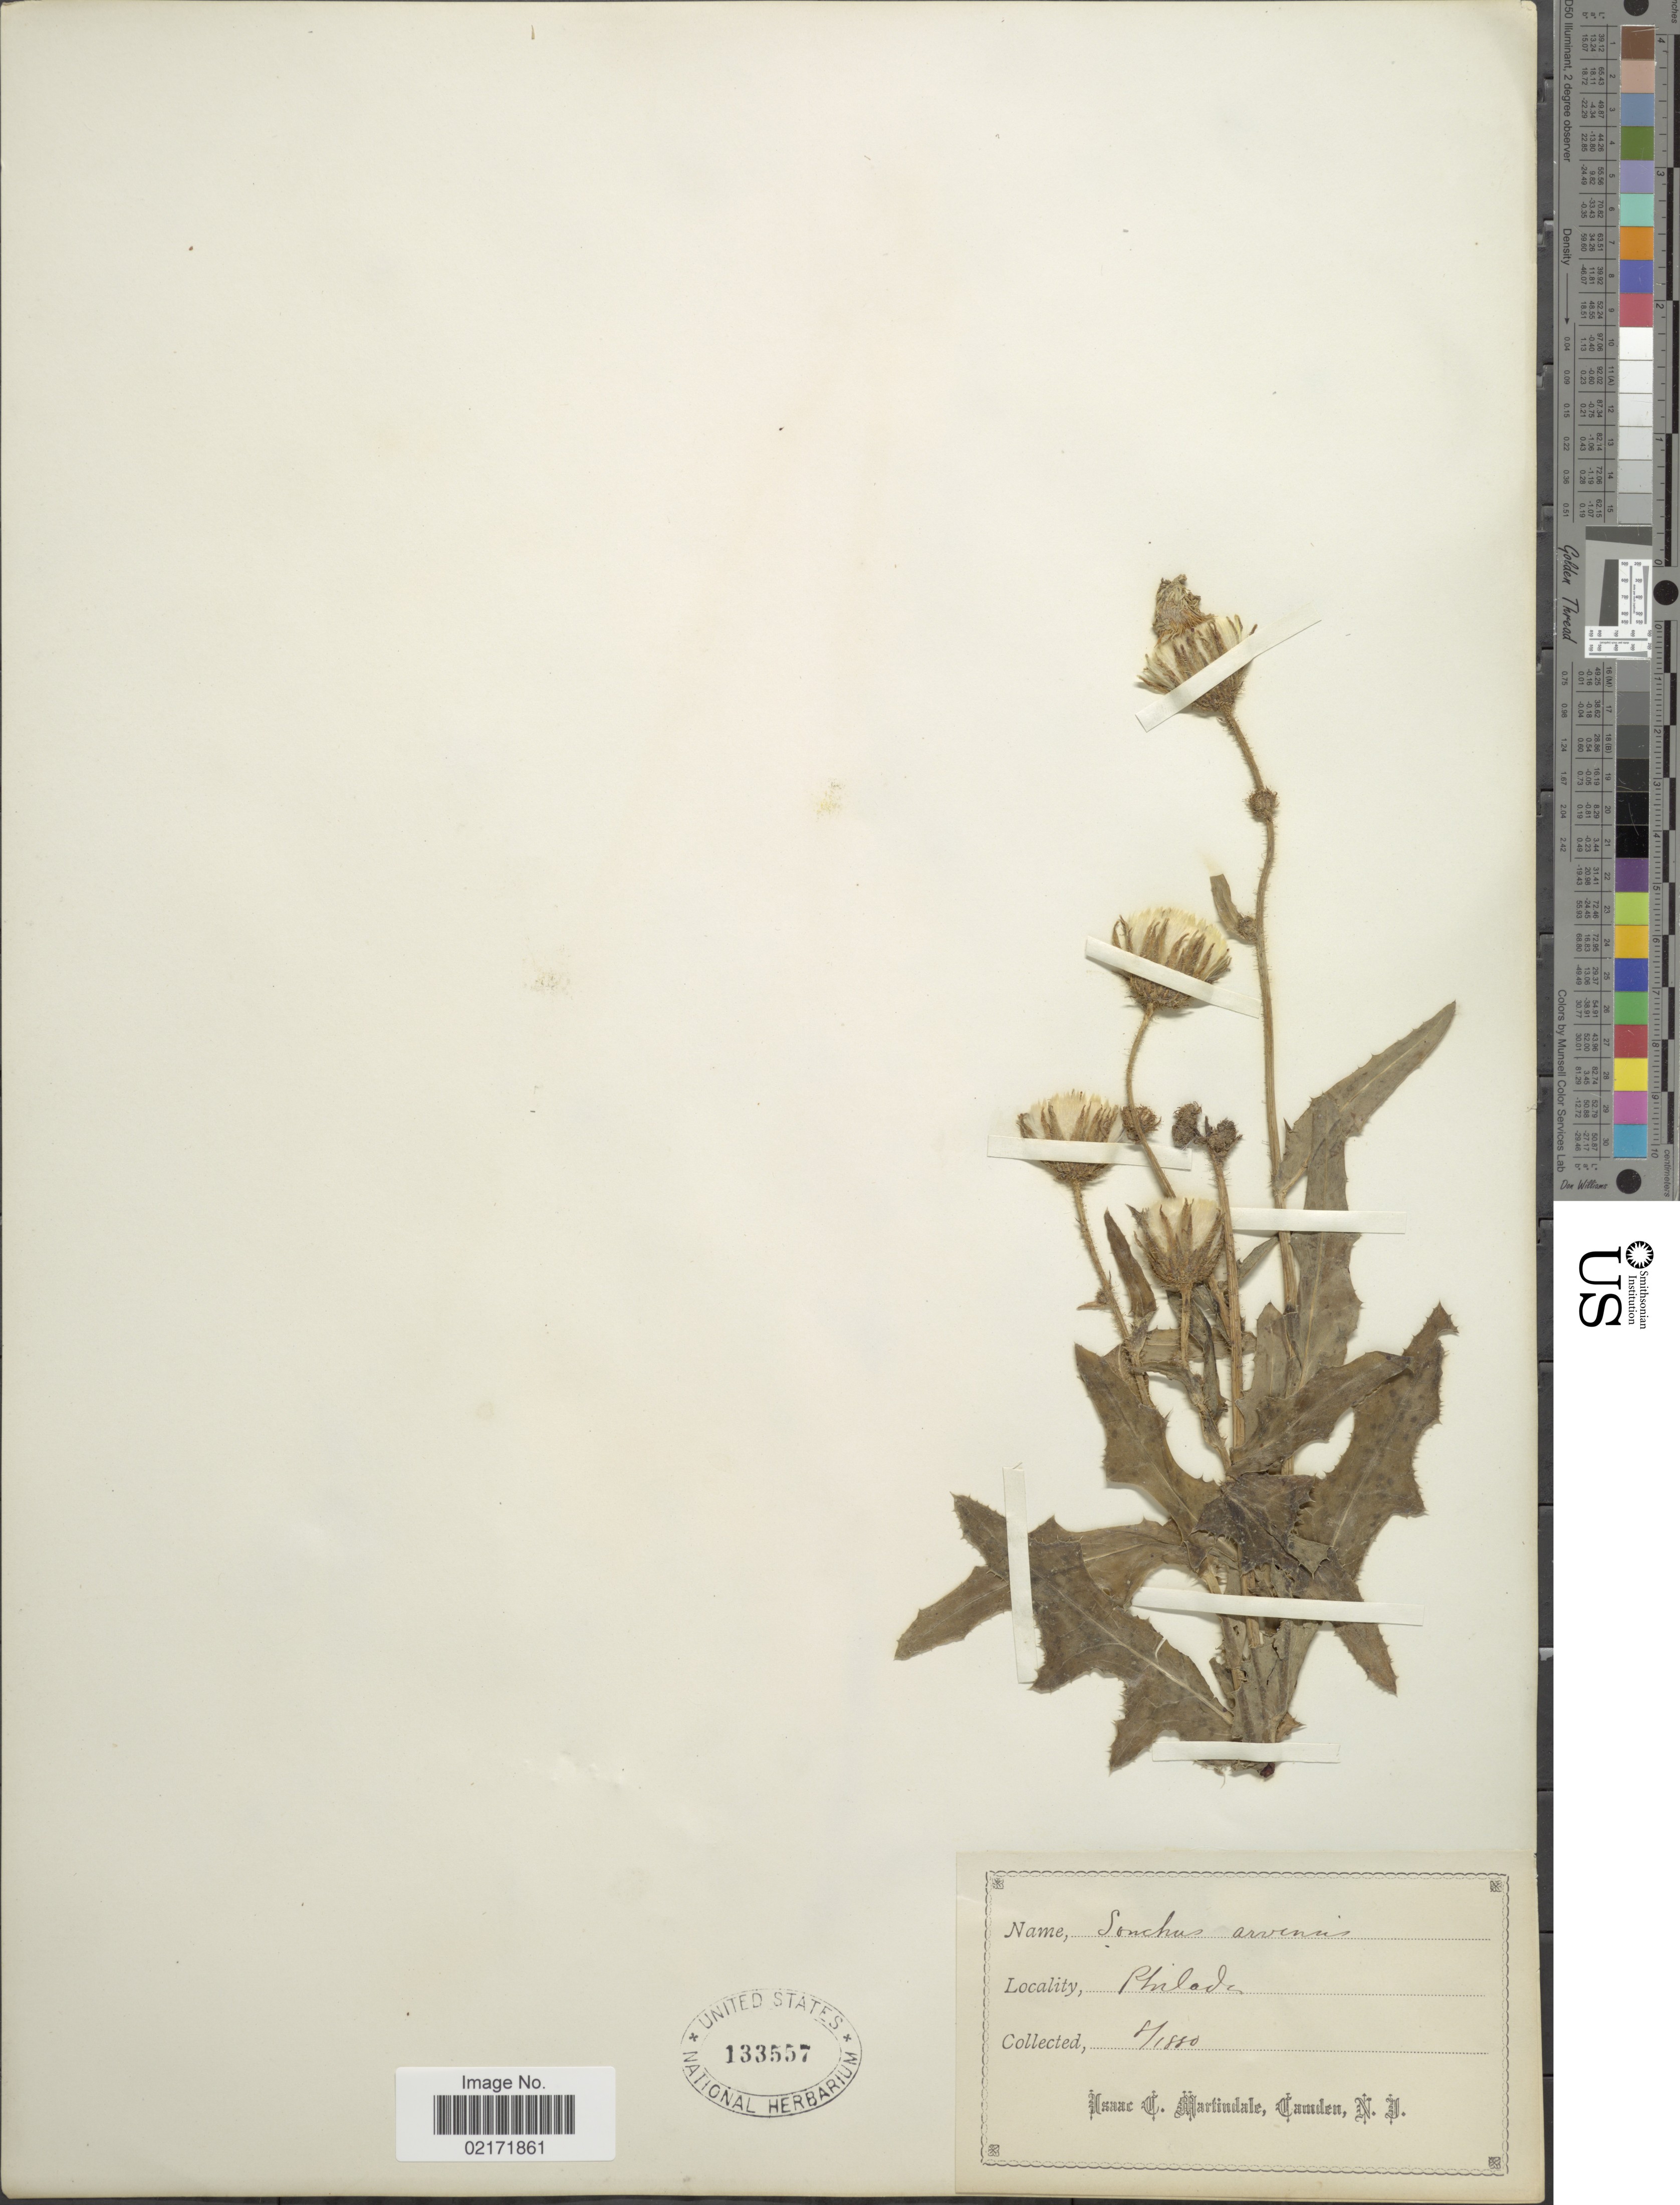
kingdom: Plantae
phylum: Tracheophyta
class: Magnoliopsida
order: Asterales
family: Asteraceae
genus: Sonchus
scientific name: Sonchus arvensis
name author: L.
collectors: I. C. Martindale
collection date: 1880-08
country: United States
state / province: Pennsylvania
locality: Philade.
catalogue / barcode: US 133557